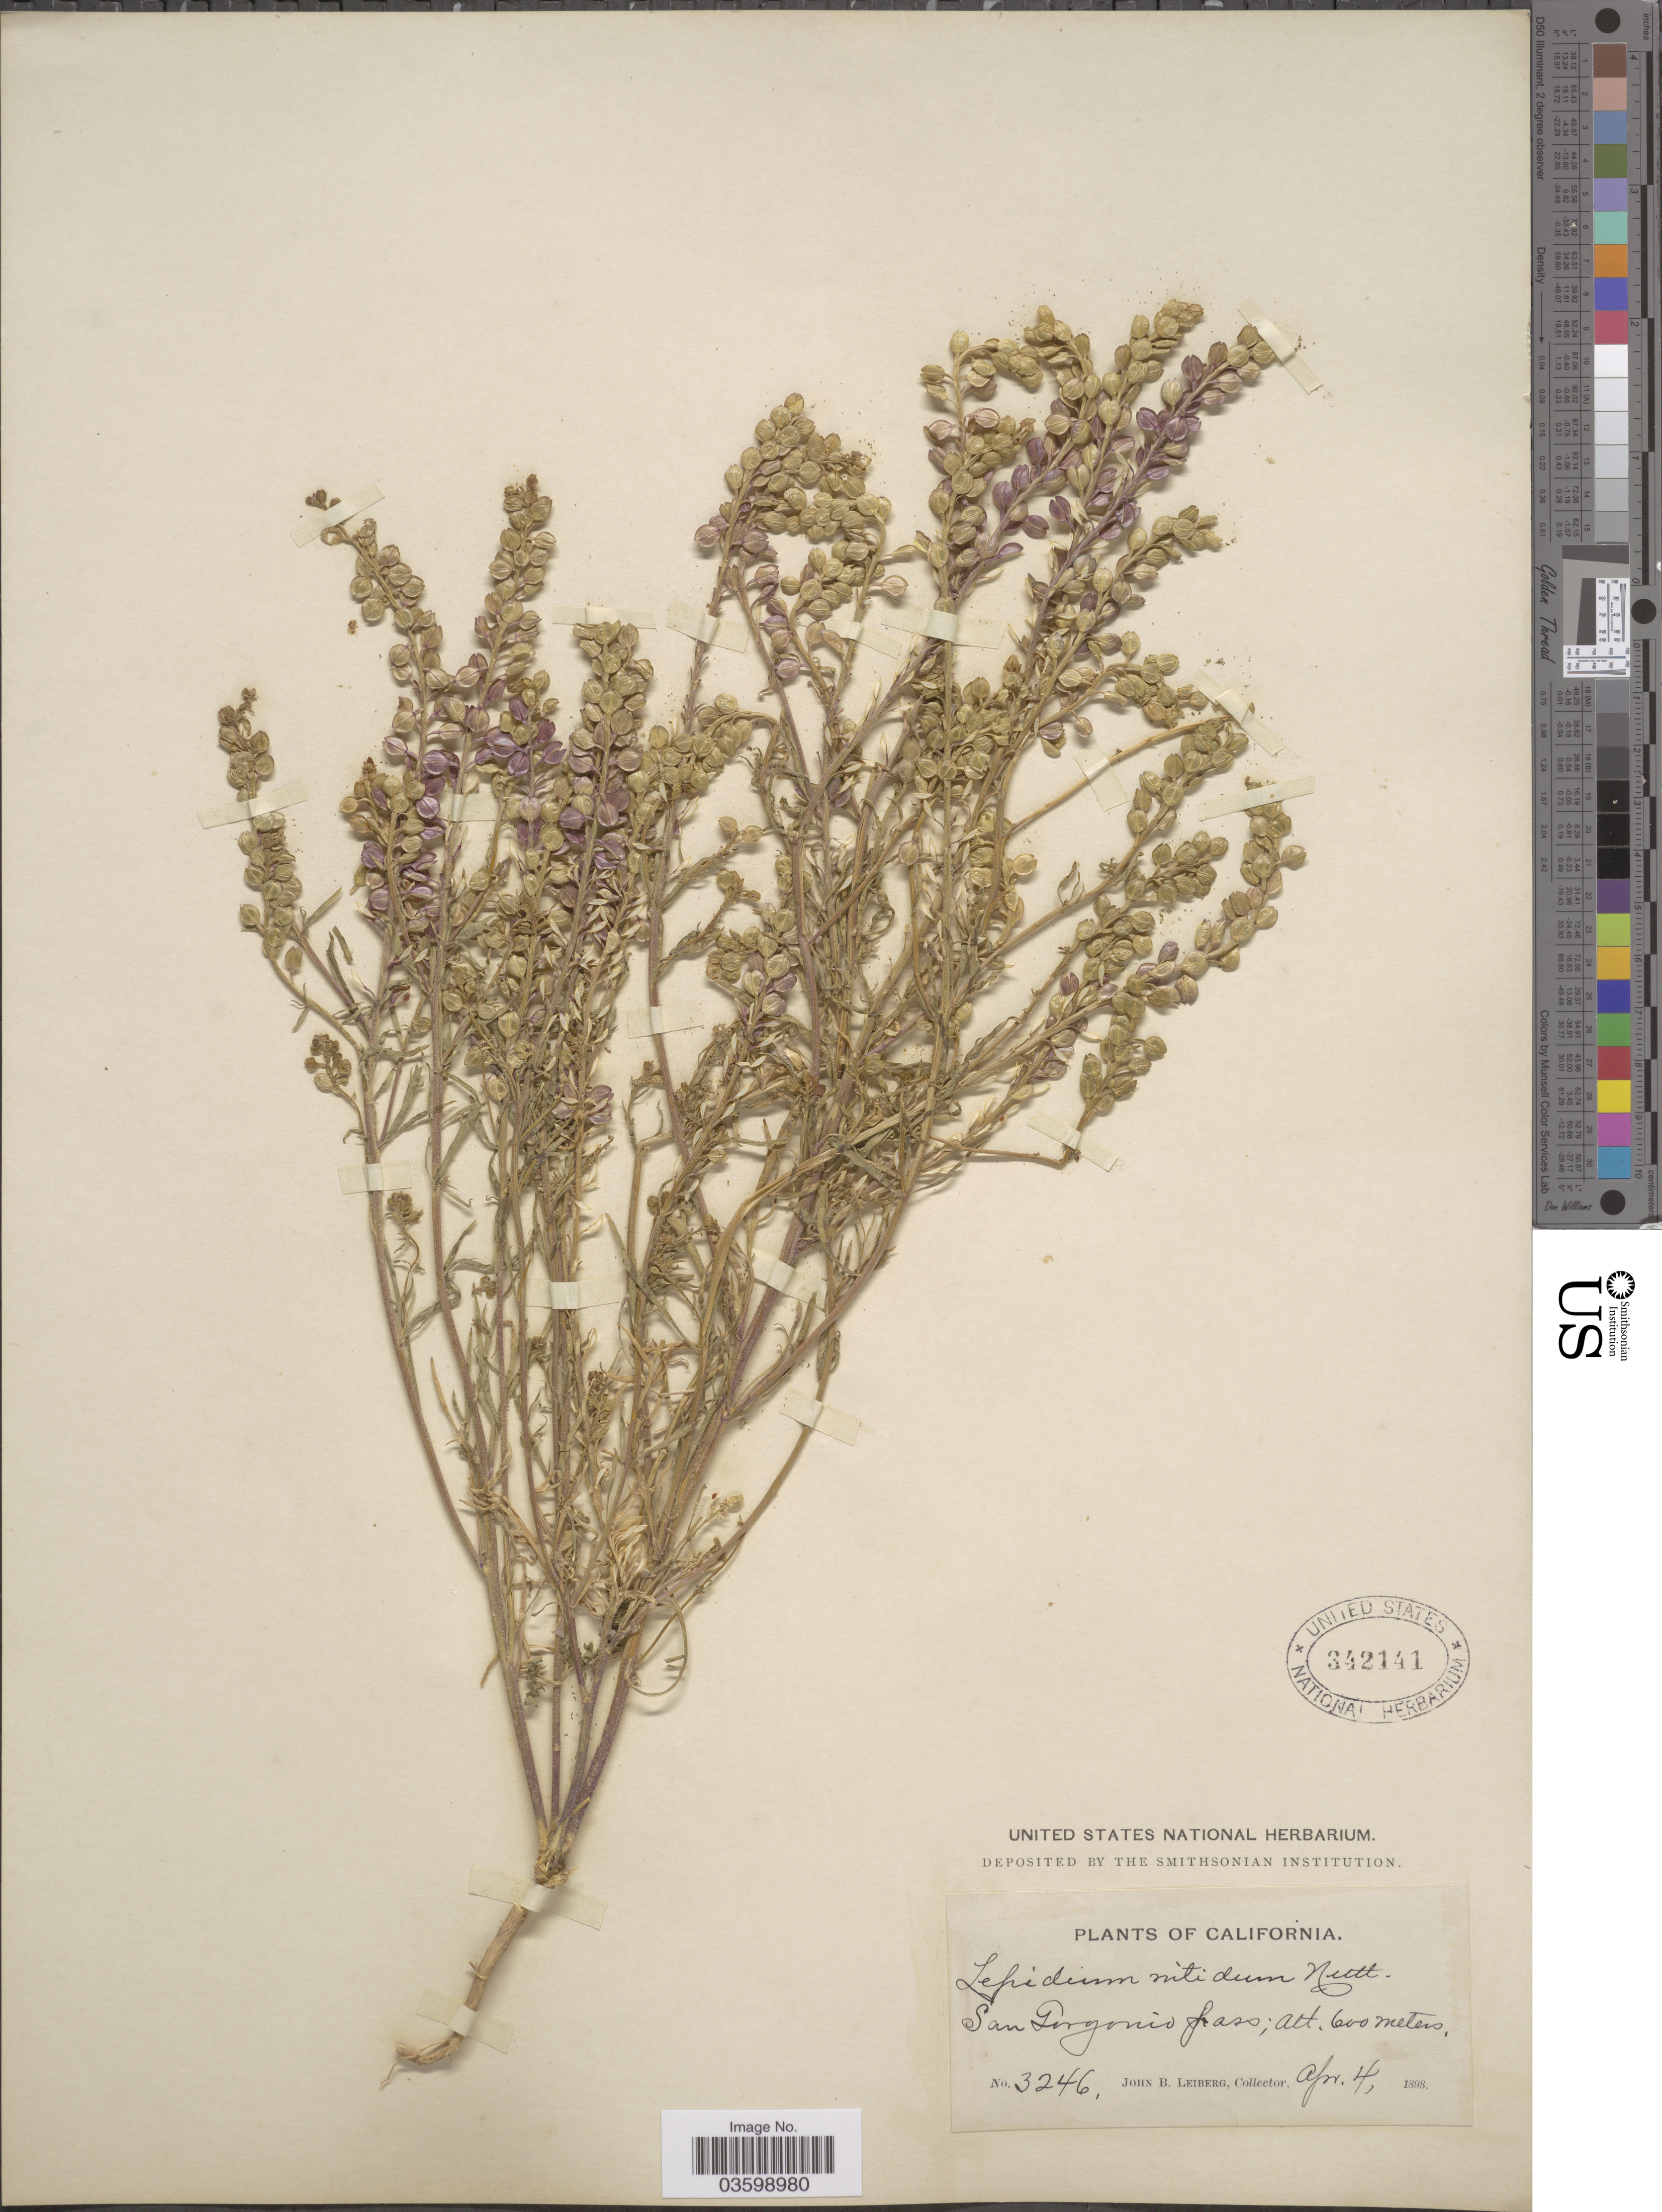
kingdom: Plantae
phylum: Tracheophyta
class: Magnoliopsida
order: Brassicales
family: Brassicaceae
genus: Lepidium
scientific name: Lepidium nitidum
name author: Nutt.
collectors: J. B. Leiberg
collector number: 3246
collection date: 1898-04-04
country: United States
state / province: California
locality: San Gorgonio pass.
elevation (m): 600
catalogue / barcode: US 342141